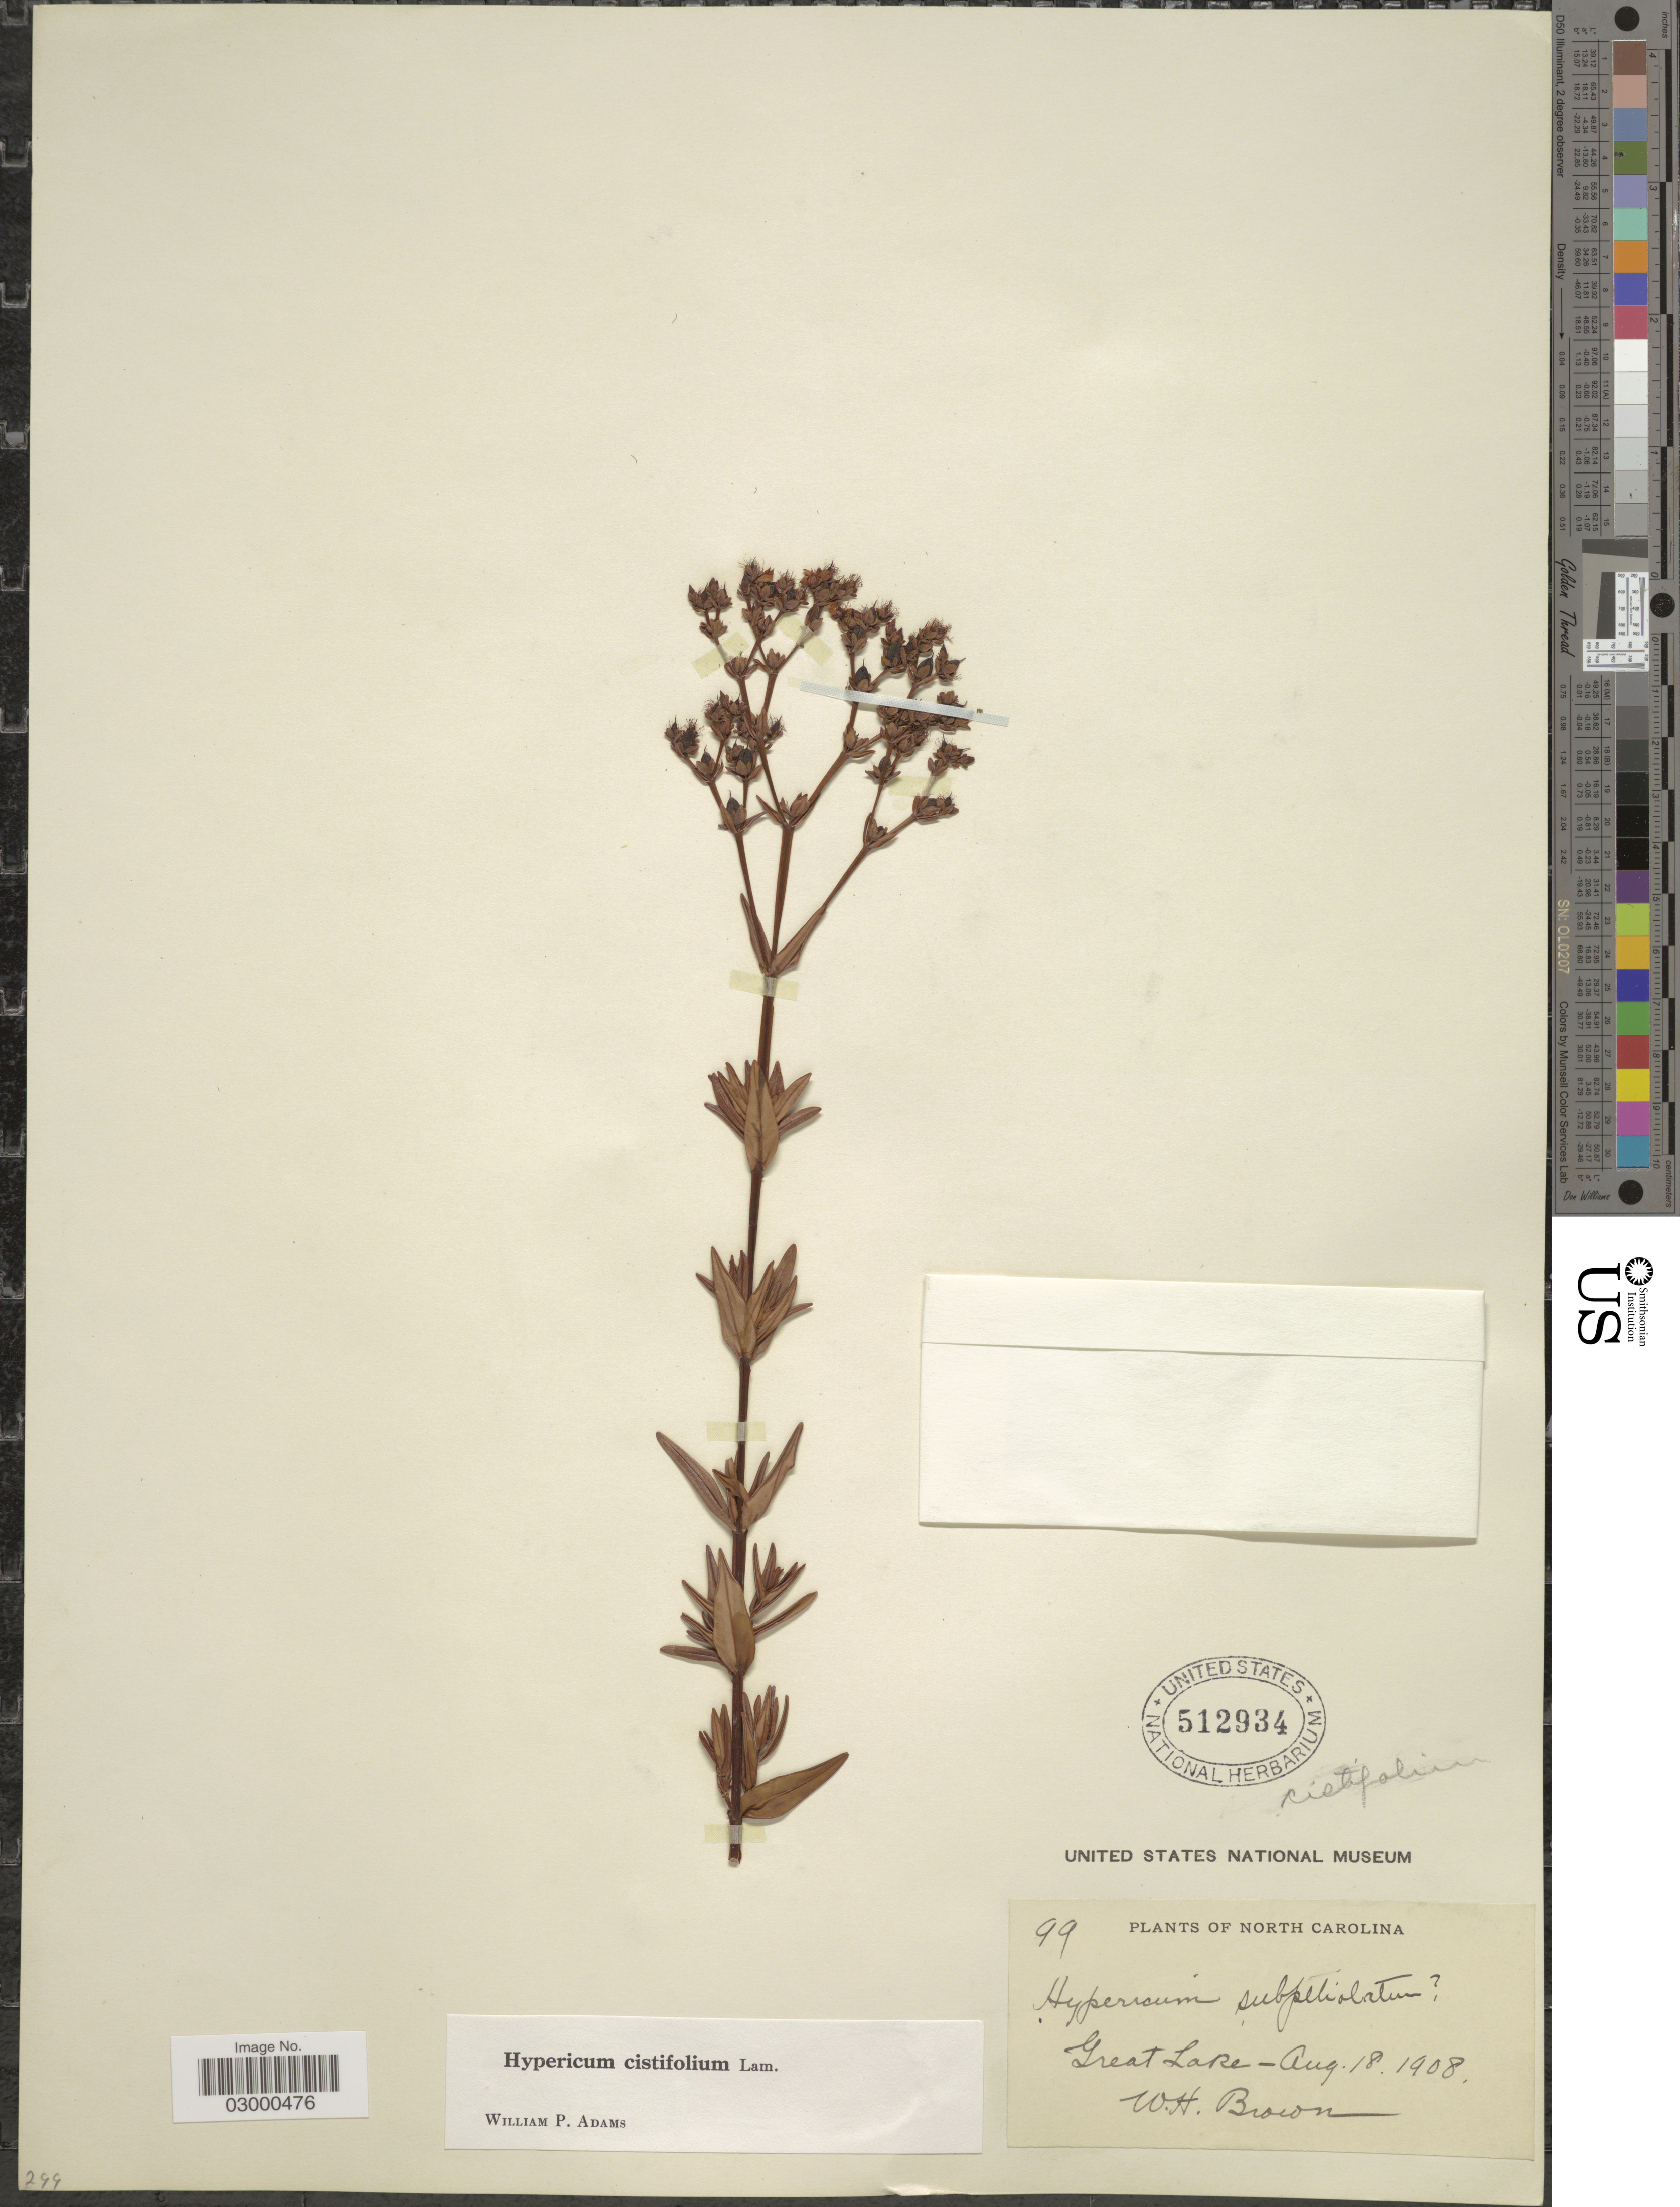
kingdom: Plantae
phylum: Tracheophyta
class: Magnoliopsida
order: Malpighiales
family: Hypericaceae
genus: Hypericum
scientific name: Hypericum cistifolium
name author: Lam.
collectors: W. H. Brown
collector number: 99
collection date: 1908-08-18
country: United States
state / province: North Carolina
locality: Great Lake.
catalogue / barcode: US 512934